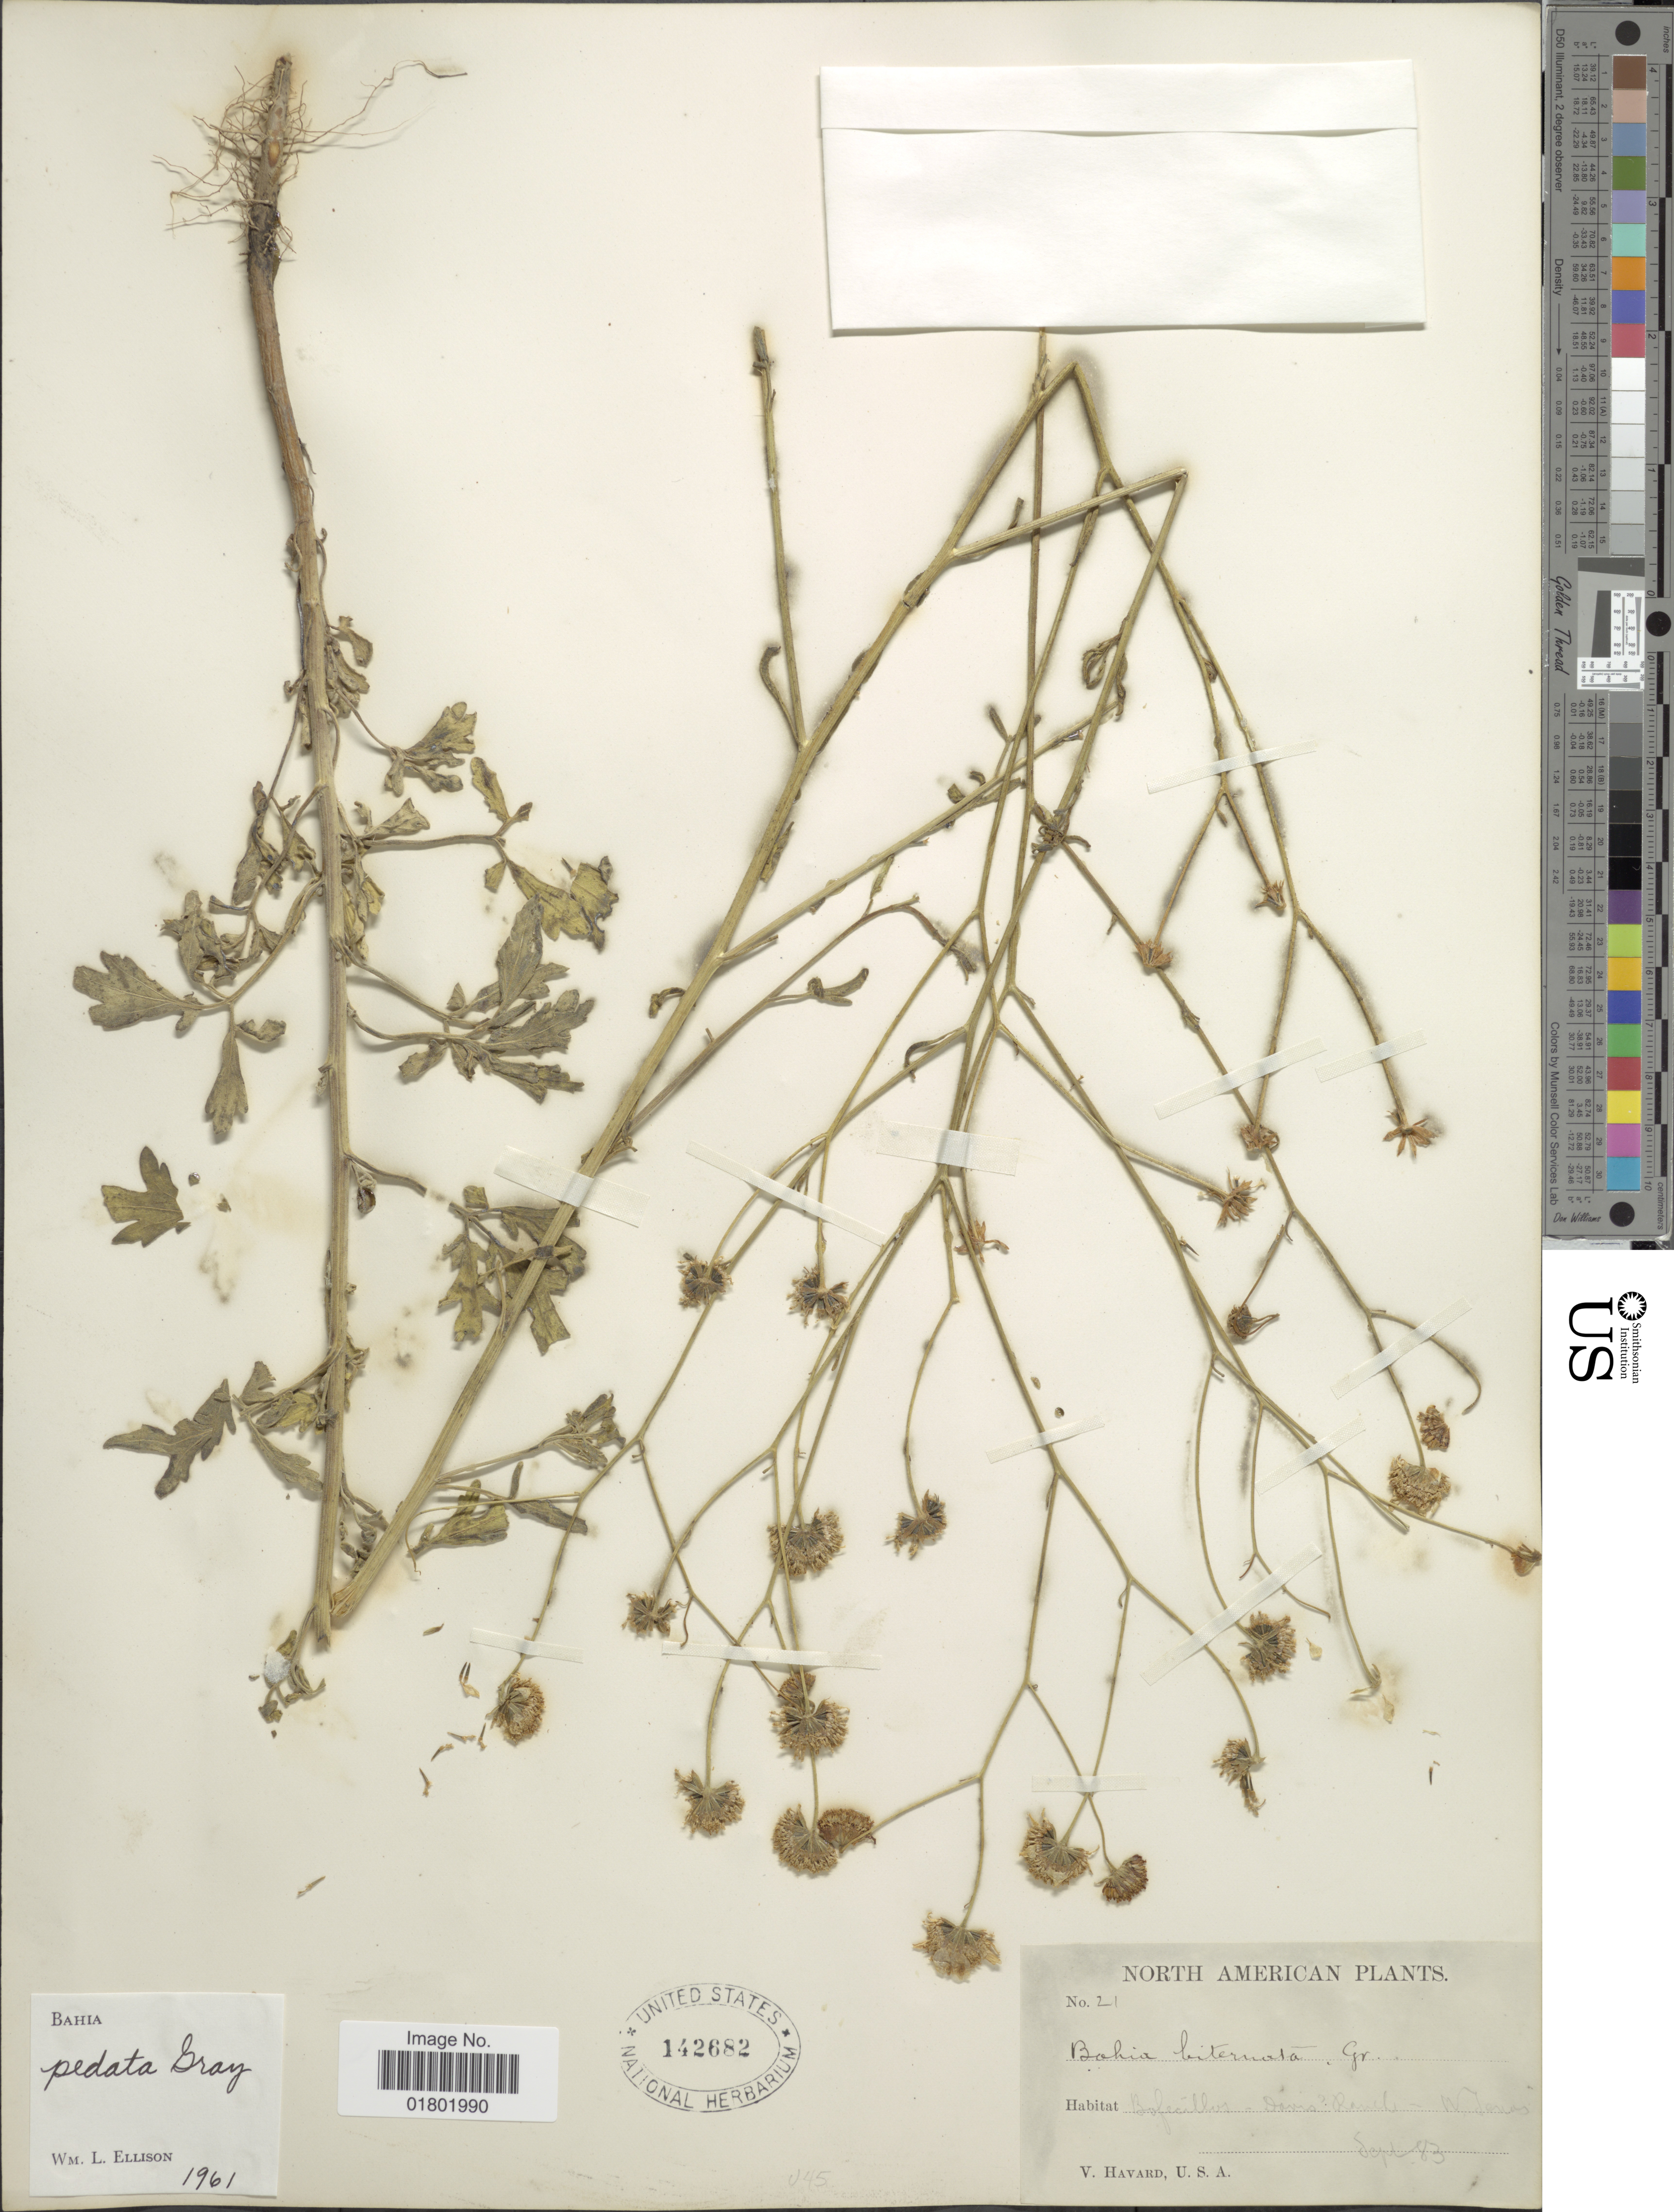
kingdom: Plantae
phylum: Tracheophyta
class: Magnoliopsida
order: Asterales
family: Asteraceae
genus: Bahia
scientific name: Bahia pedata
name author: A. Gray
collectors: V. Havard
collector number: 21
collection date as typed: Transcribed d/m/y: /9/83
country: United States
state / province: Texas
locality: Bofecillos, Davis' Ranch, W. Texas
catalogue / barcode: US 142682